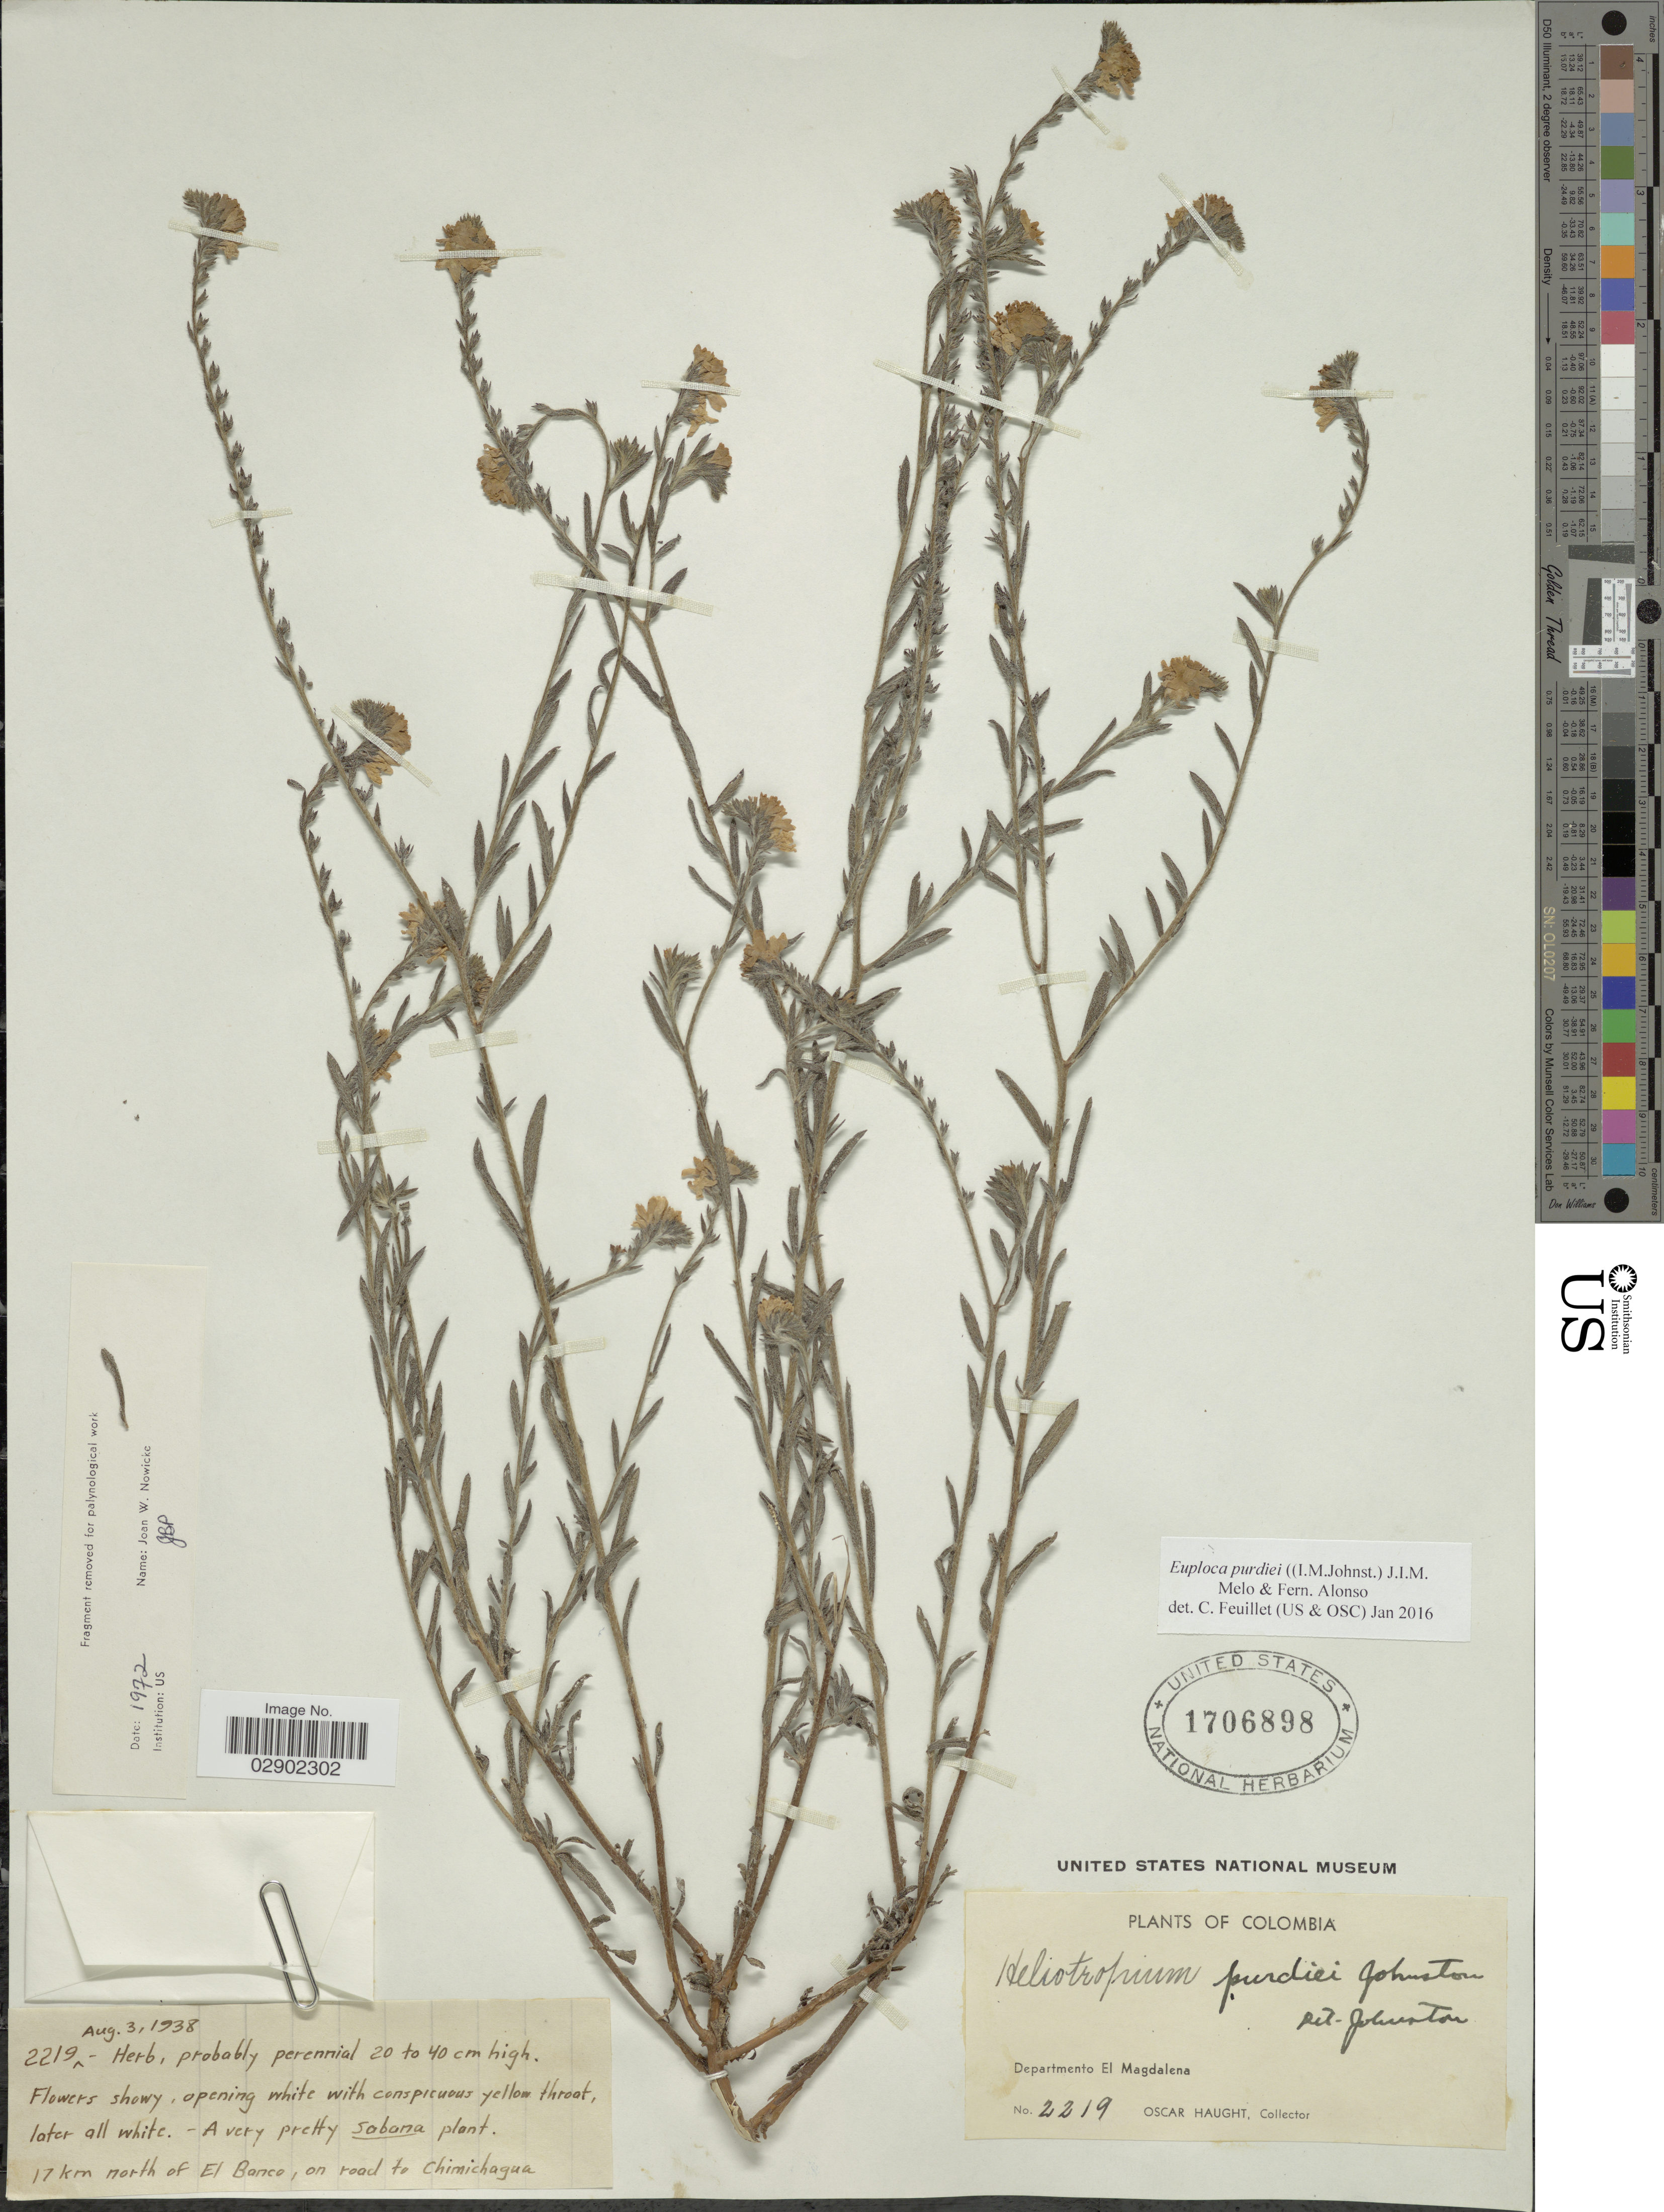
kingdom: Plantae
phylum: Tracheophyta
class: Magnoliopsida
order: Boraginales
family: Heliotropiaceae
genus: Euploca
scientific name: Euploca purdiei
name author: (I.M. Johnst.) J.I.M. Melo & Fern. Alonso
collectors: O. L. Haught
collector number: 2219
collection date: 1938-08-03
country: Colombia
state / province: Magdalena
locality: Departmento El Magdalena. 17 km north of El Banco, on road to Chimichagua.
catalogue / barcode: US 1706898